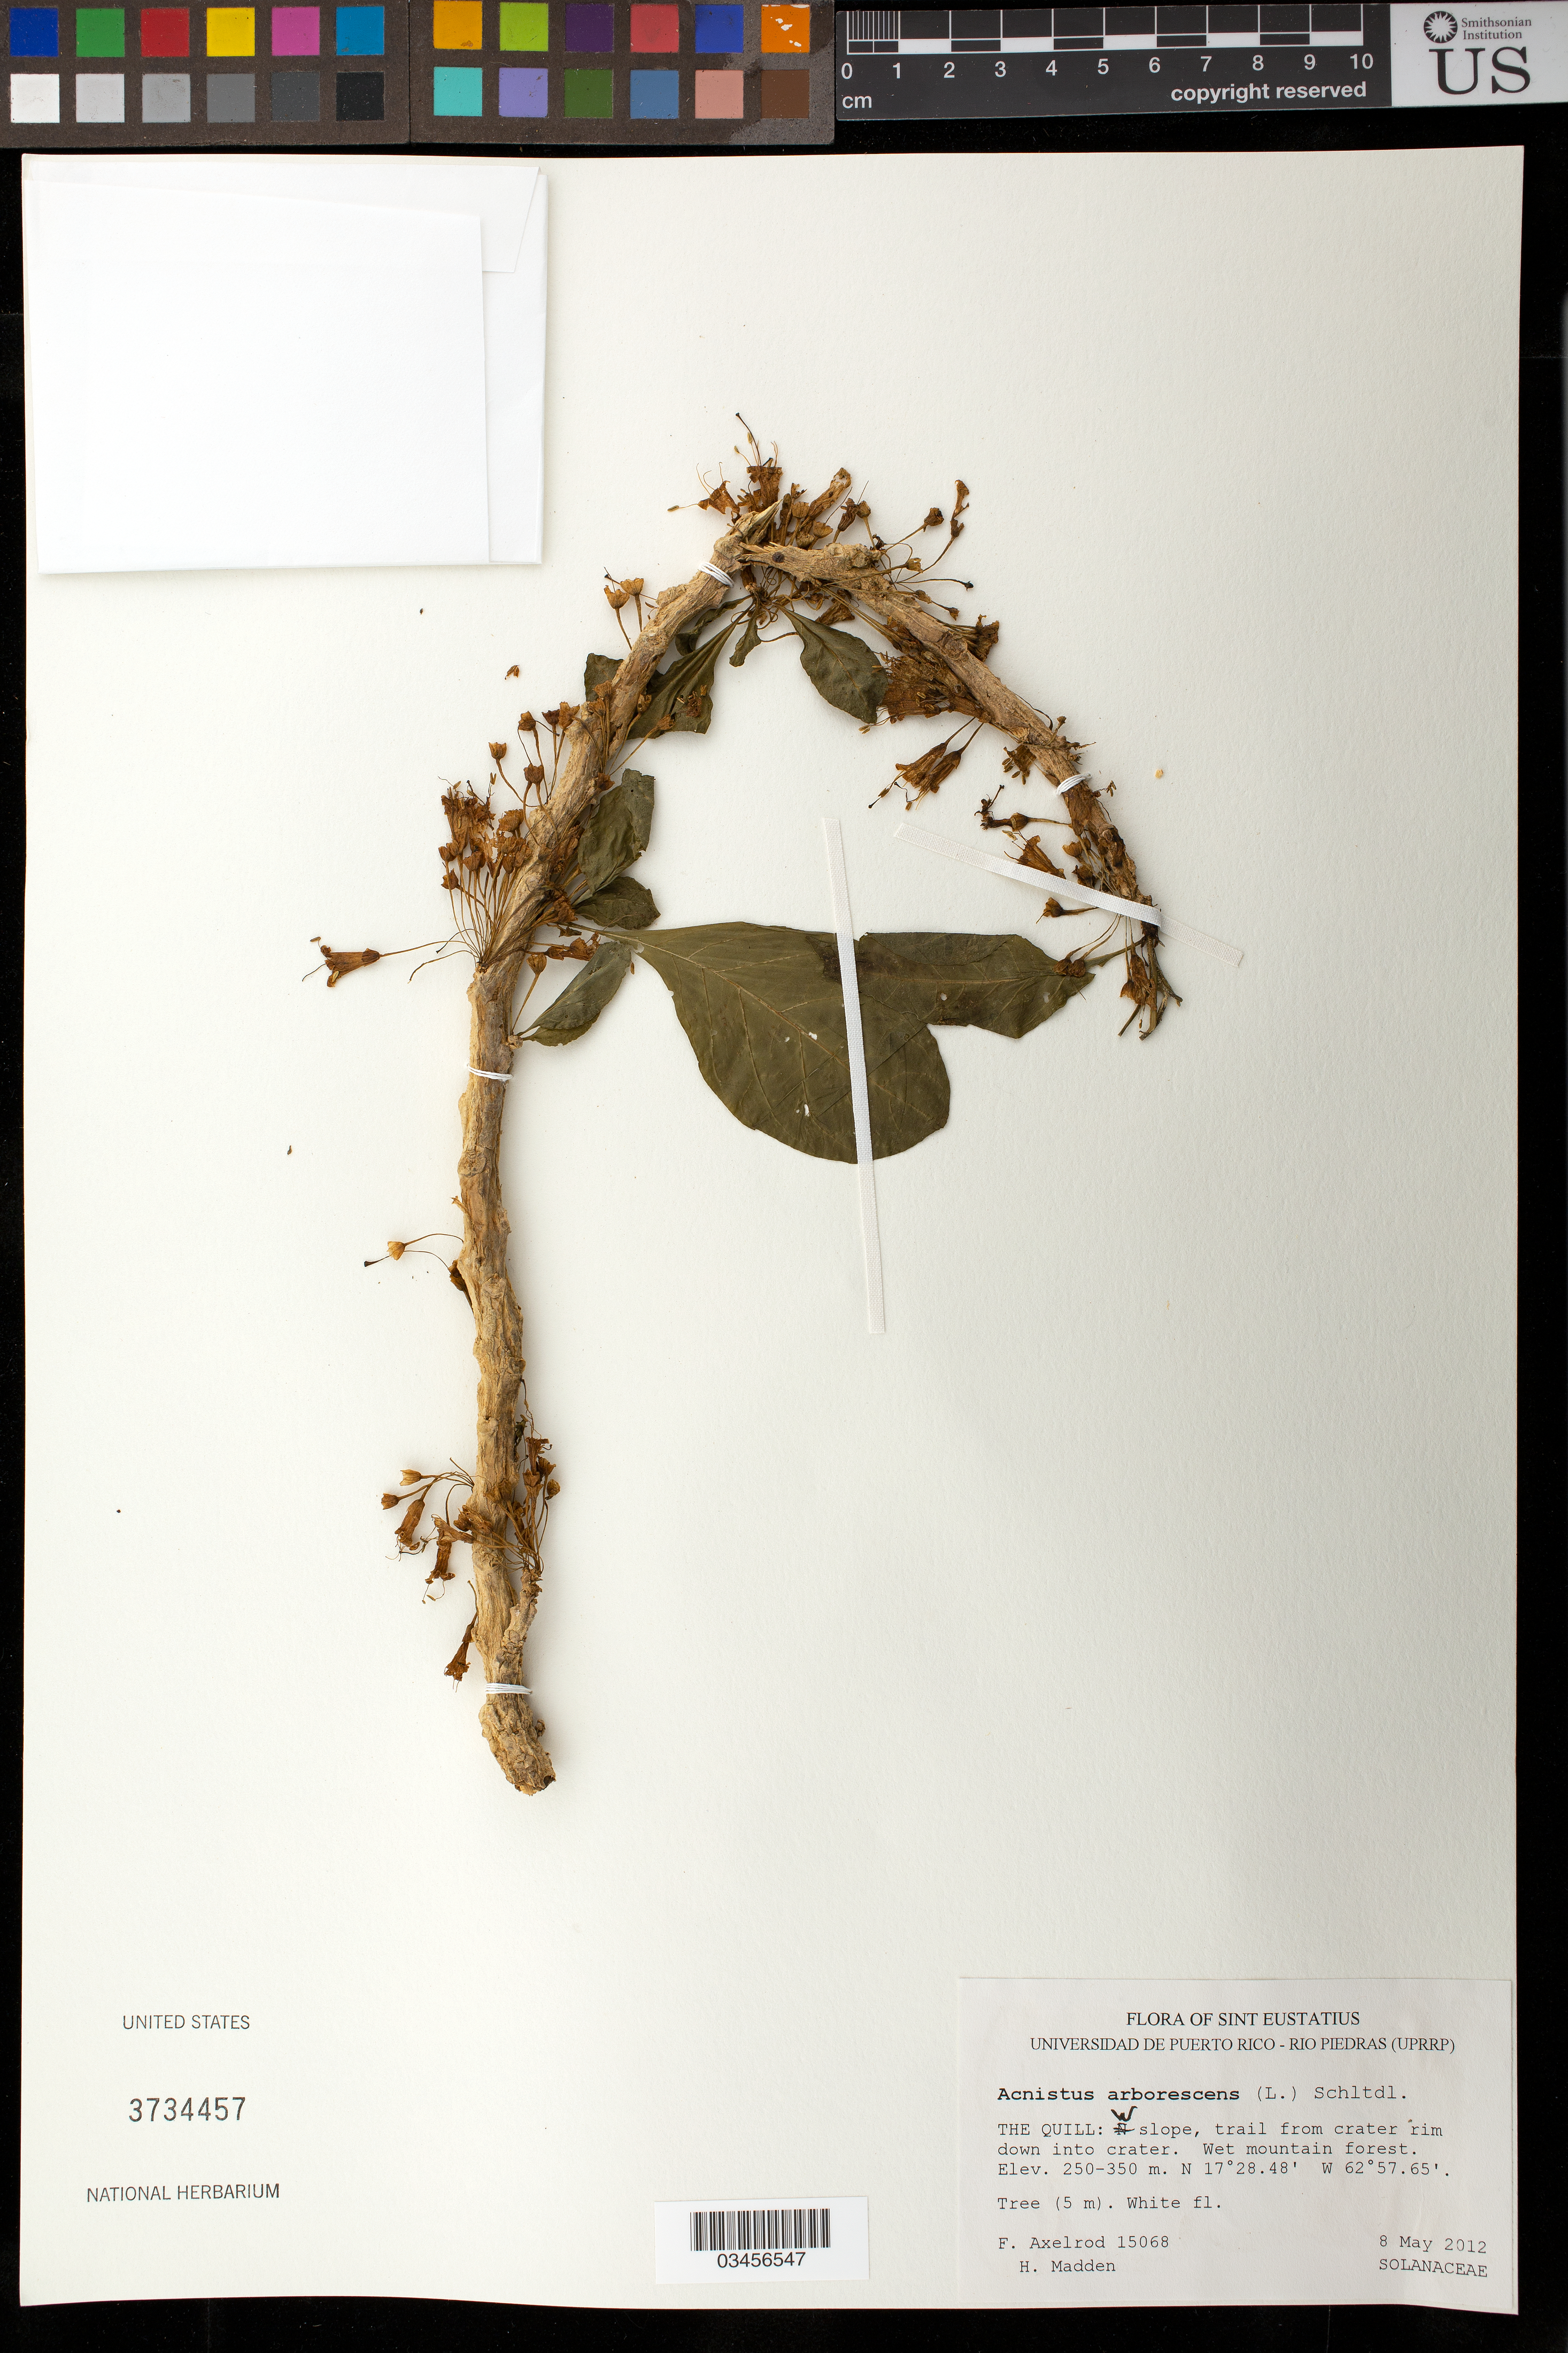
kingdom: Plantae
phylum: Tracheophyta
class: Magnoliopsida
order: Solanales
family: Solanaceae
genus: Acnistus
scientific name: Acnistus arborescens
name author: (L.) Schltdl.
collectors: F. S. Axelrod & H. Madden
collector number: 15068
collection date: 2012-05-08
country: Netherlands Antilles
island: Sint Eustatius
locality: The Quill: W slope, trail from crater rim down into crater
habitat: Wet mountain forest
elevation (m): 250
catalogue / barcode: US 3734457